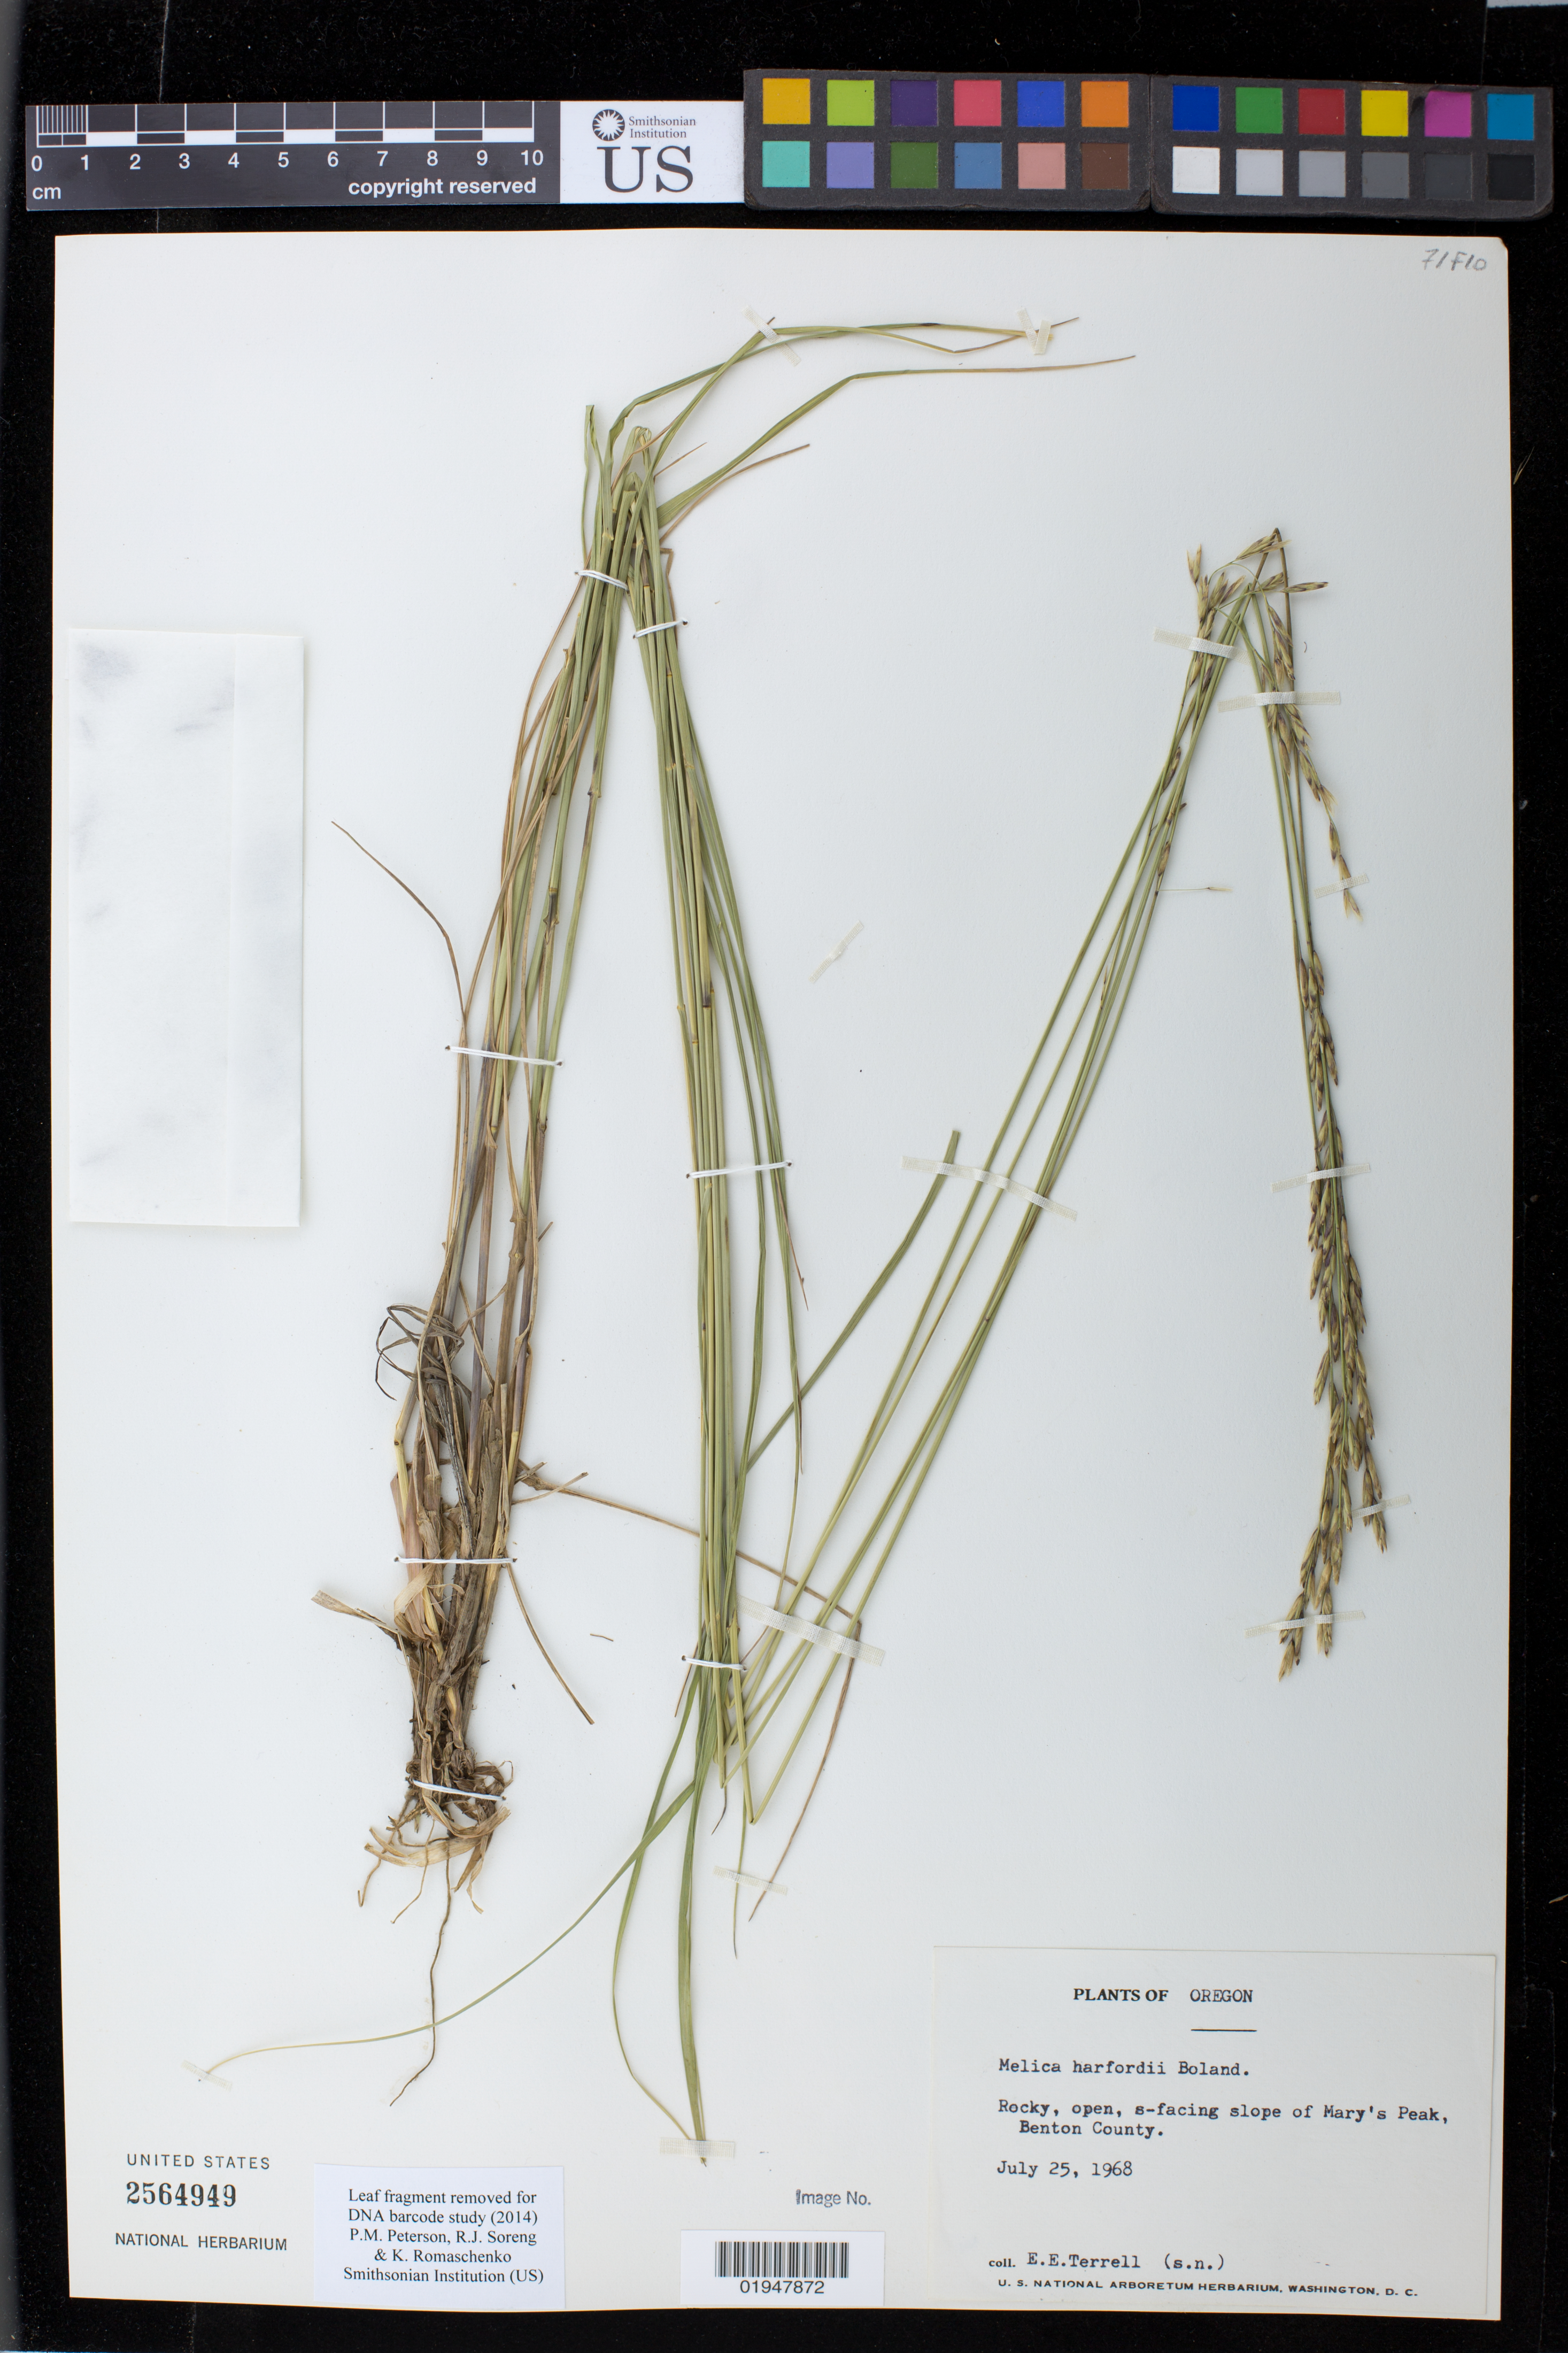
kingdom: Plantae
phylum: Tracheophyta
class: Liliopsida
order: Poales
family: Poaceae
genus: Melica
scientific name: Melica harfordii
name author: Bol.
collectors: E. E. Terrell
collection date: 1968-07-25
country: United States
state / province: Oregon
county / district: Benton County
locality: s-facing slope of Mary's Peak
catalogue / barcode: US 2564949